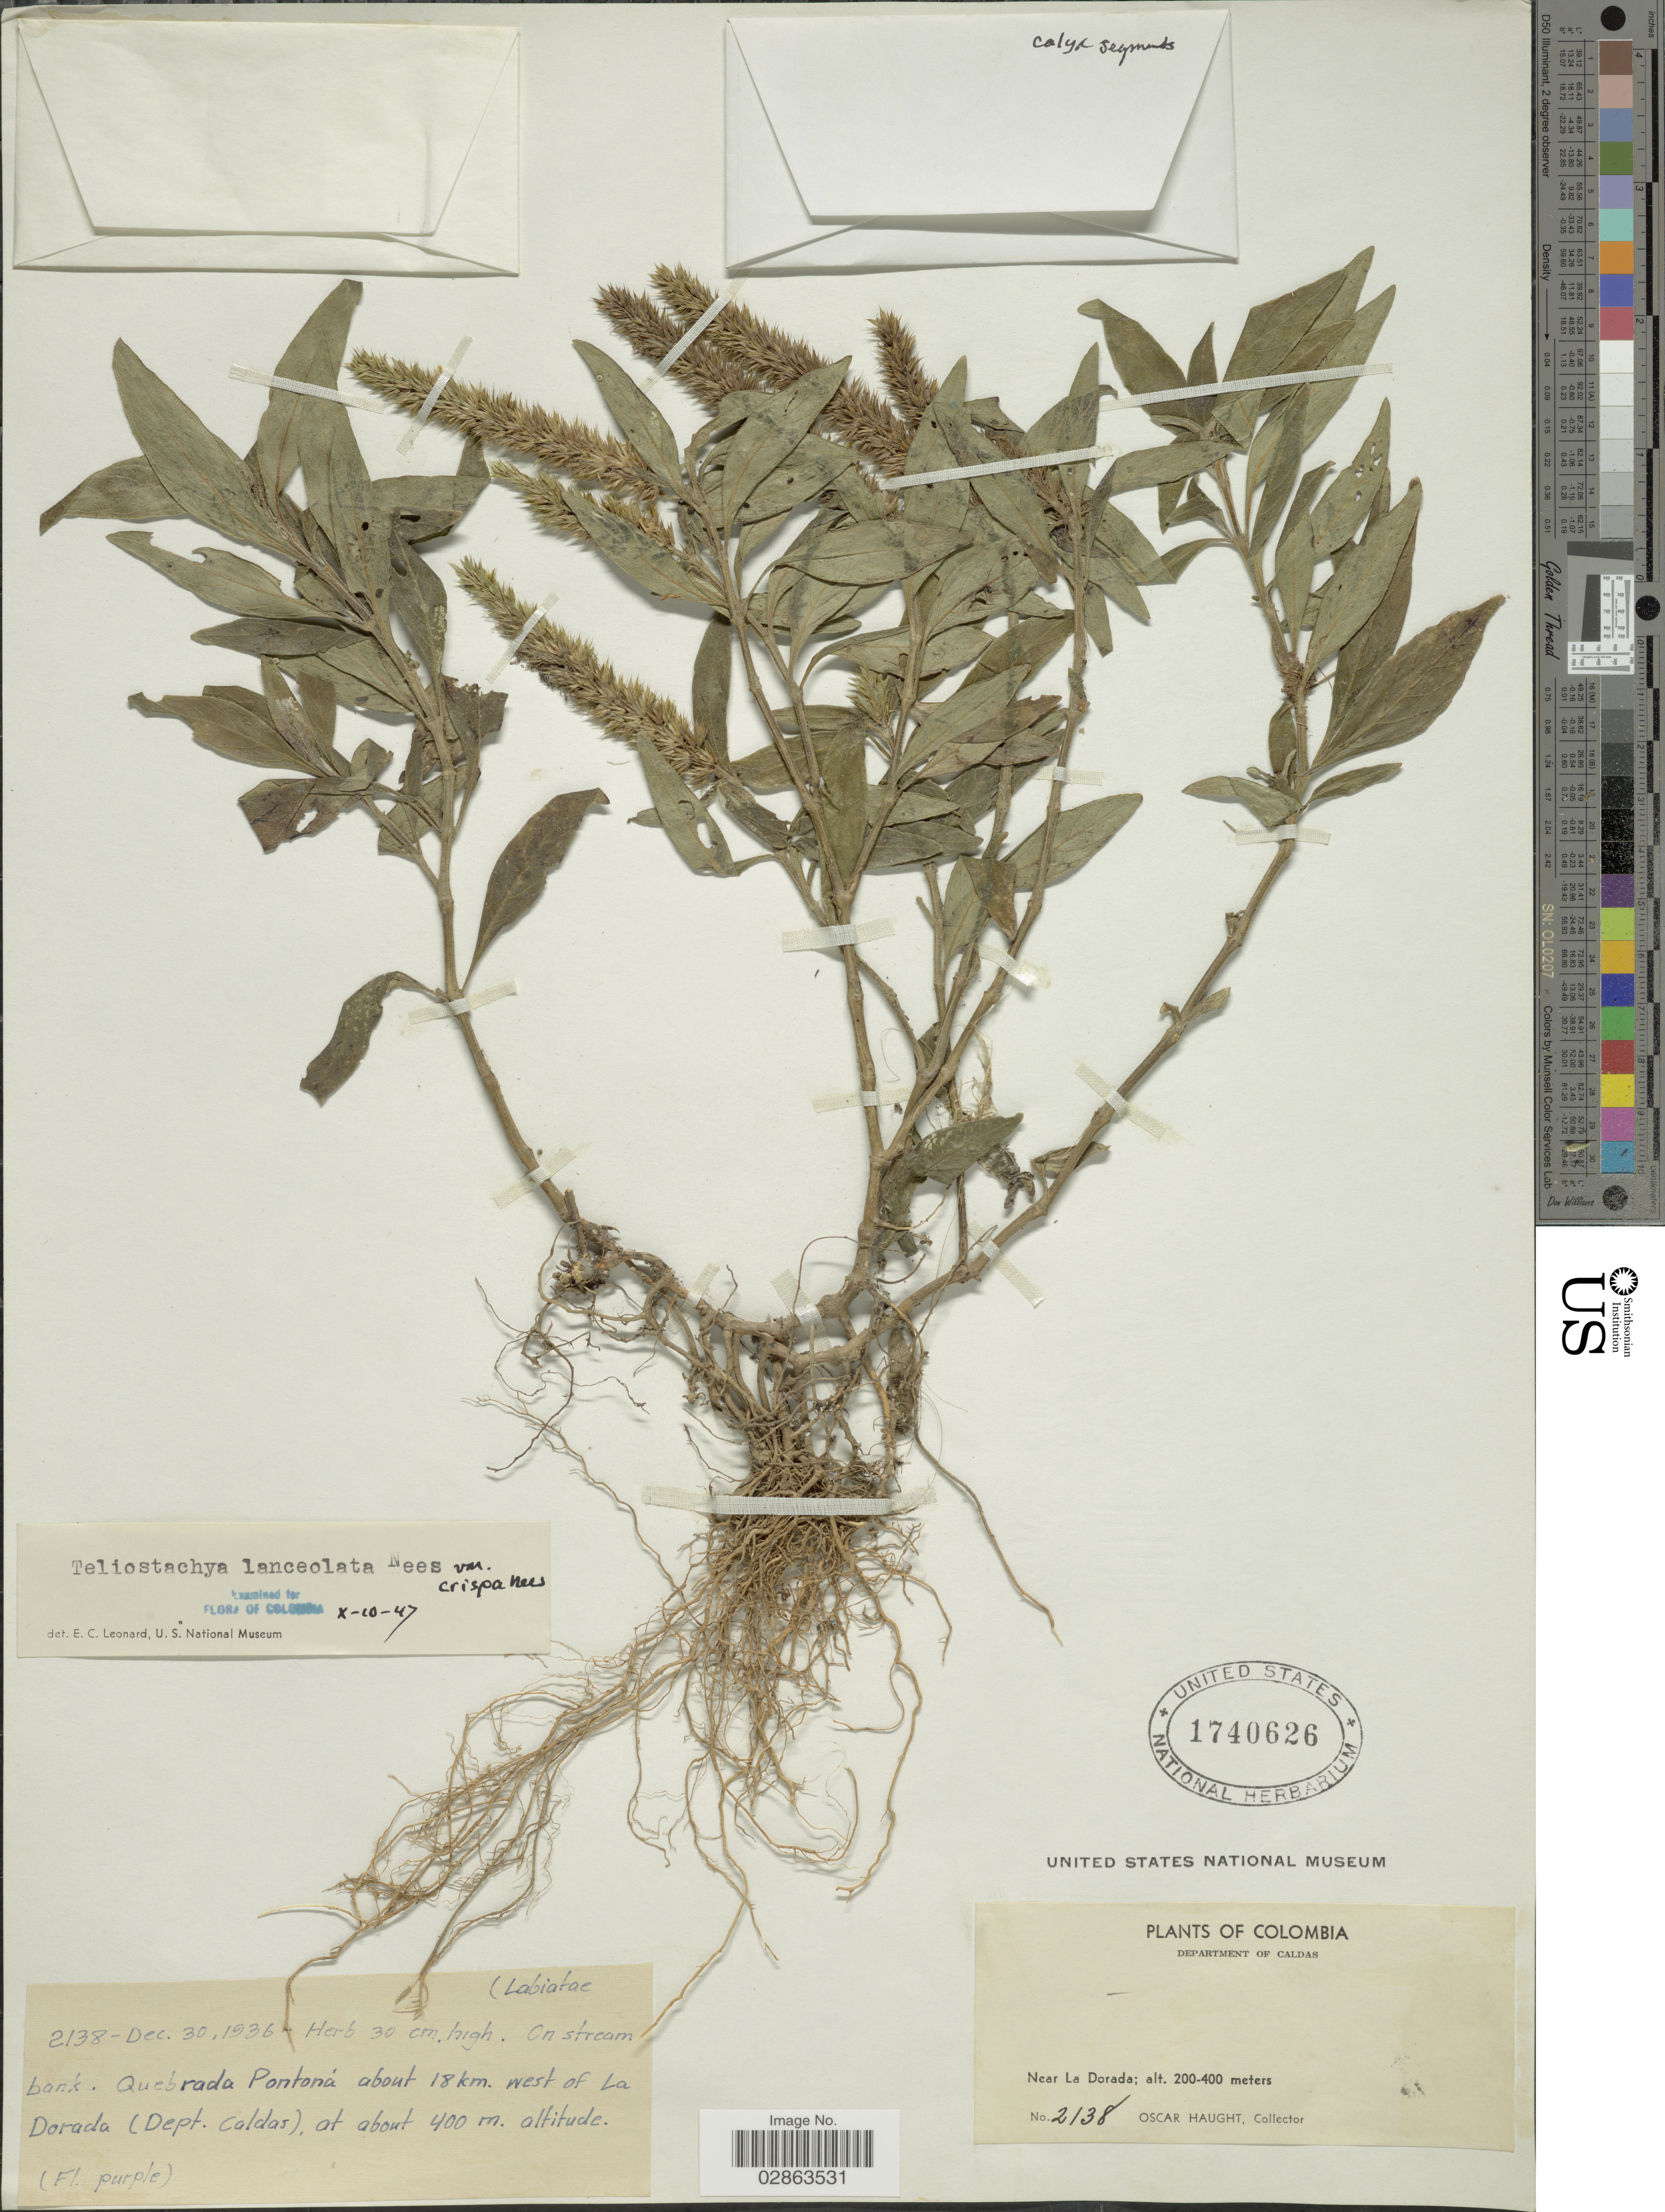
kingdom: Plantae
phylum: Tracheophyta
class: Magnoliopsida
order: Lamiales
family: Acanthaceae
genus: Teliostachya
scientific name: Teliostachya lanceolata var. crispa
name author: Nees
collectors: O. L. Haught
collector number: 2138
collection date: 1936-12-30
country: Colombia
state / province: Caldas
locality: Department of Caldas. Quebrada Pontoná about 18 km. west of La Dorada. Near La Dorada.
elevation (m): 400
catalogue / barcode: US 1740626